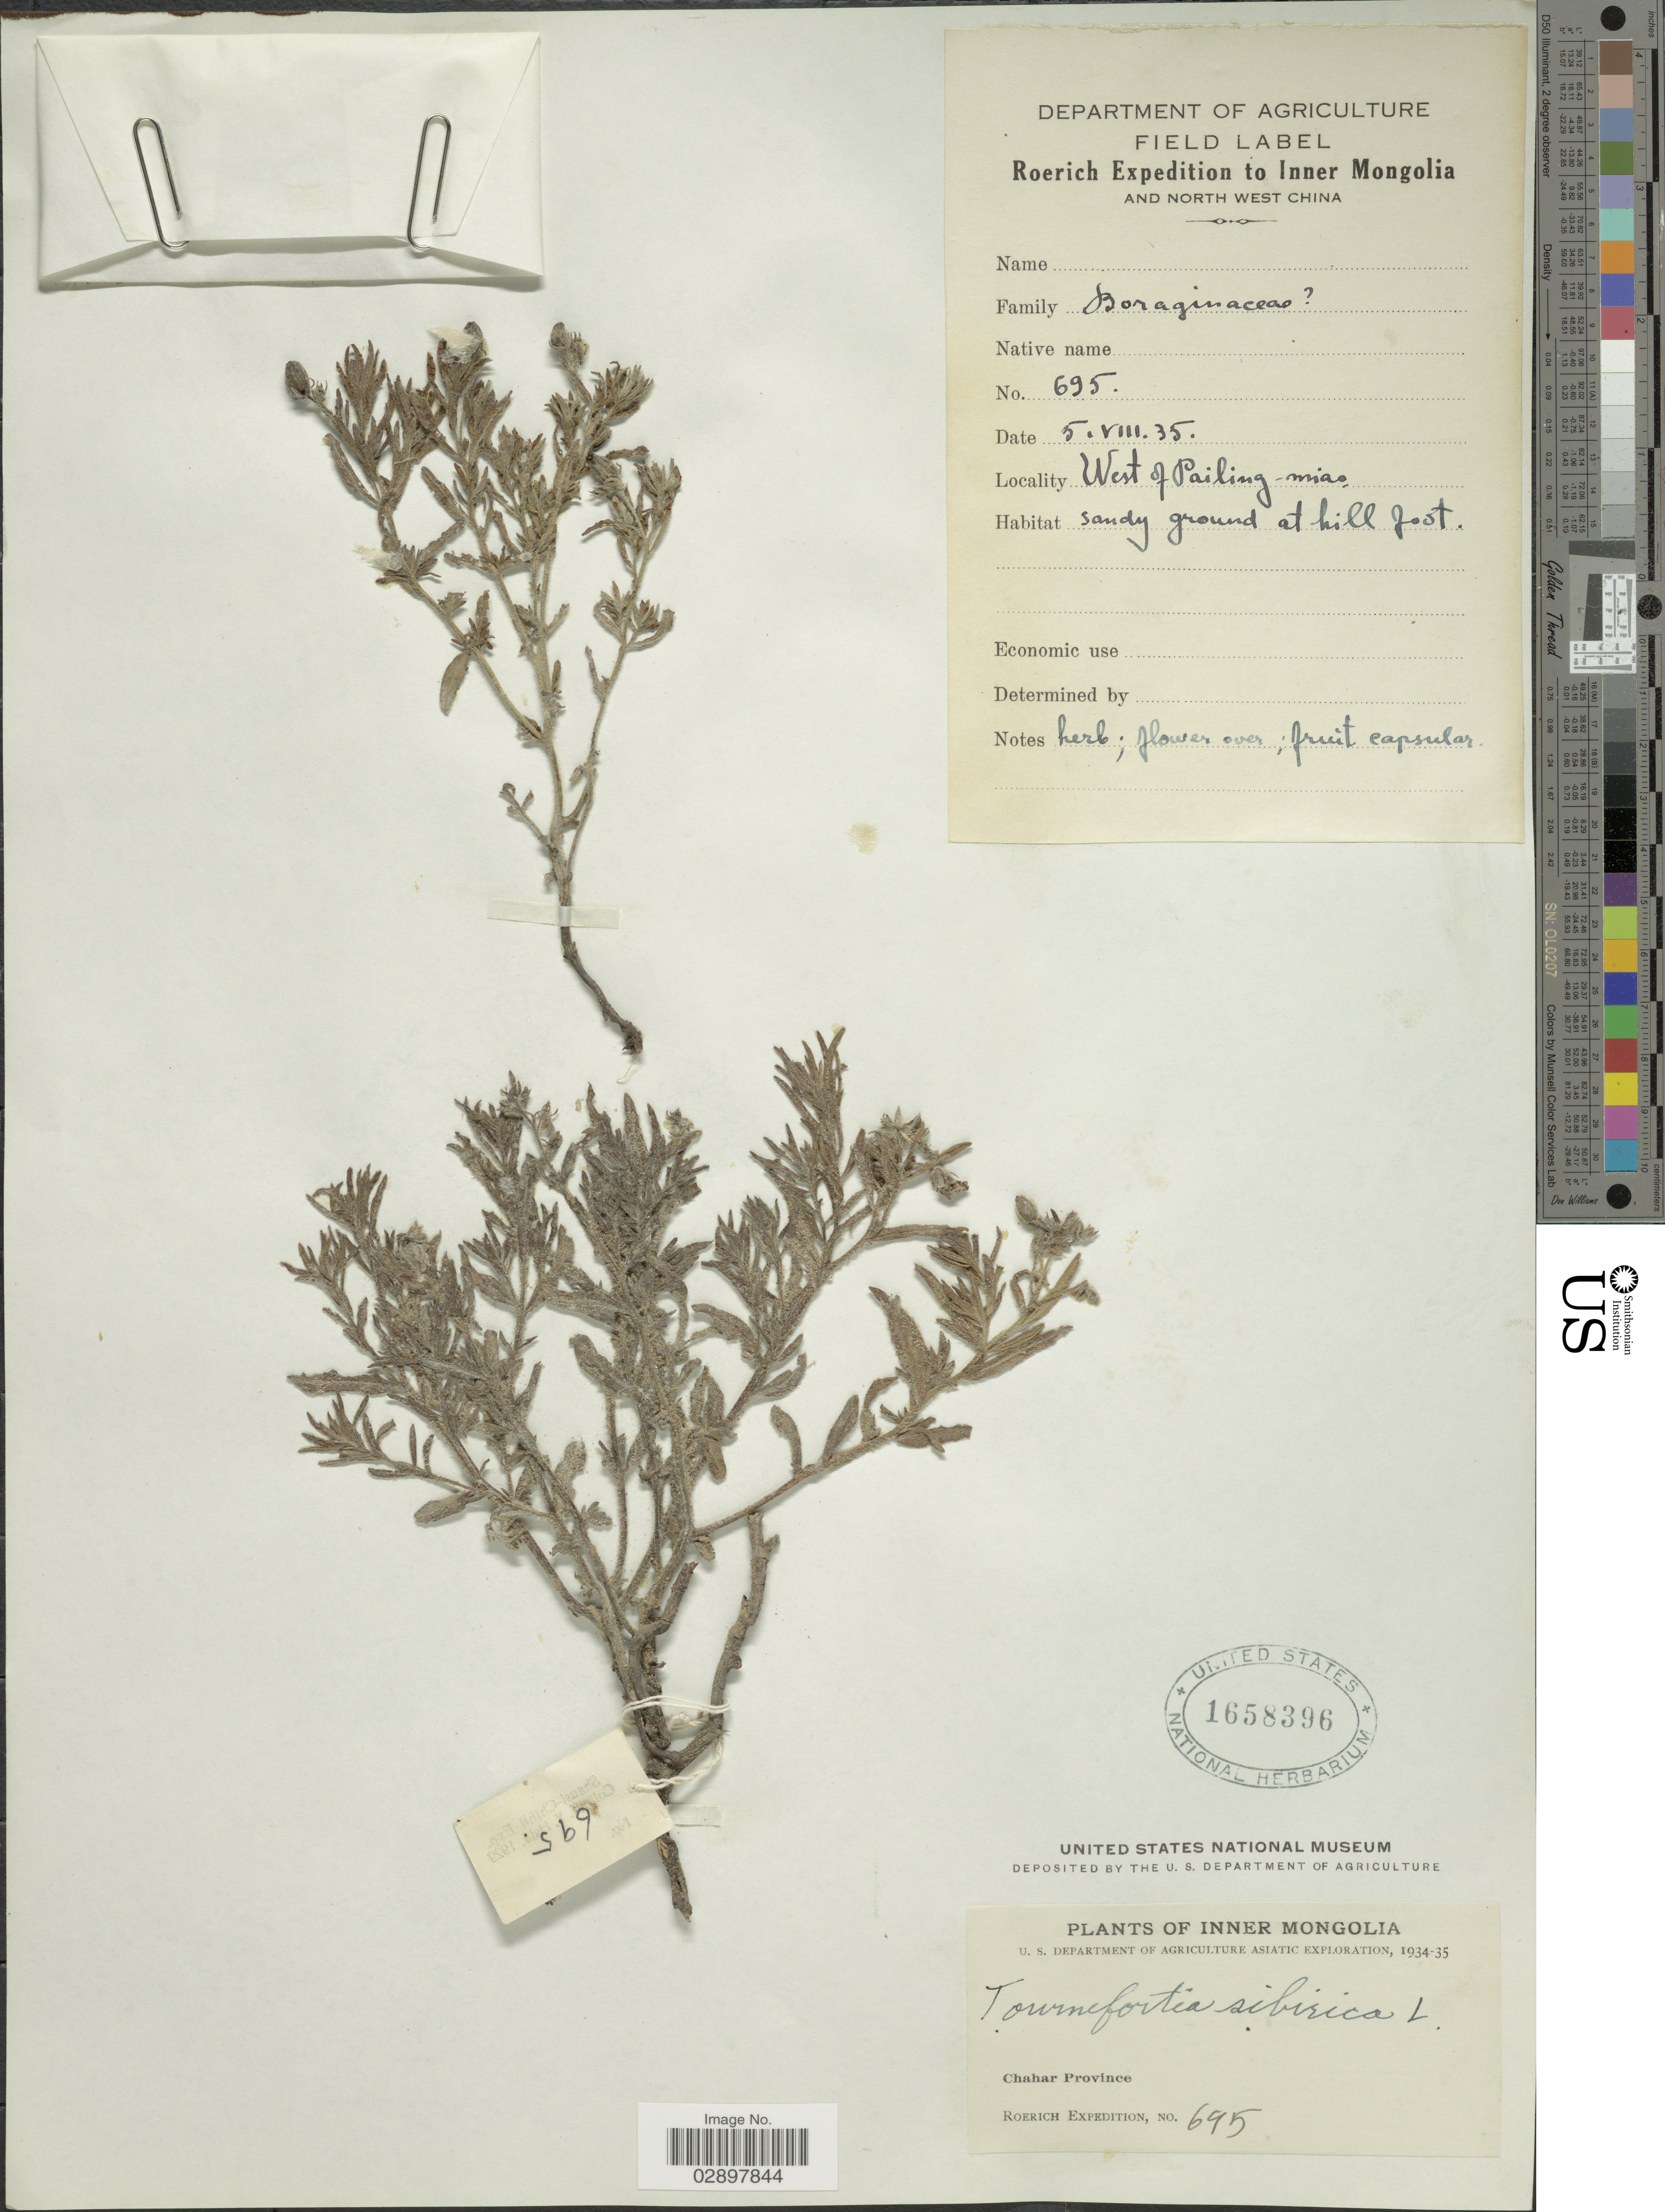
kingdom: Plantae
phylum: Tracheophyta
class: Magnoliopsida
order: Boraginales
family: Heliotropiaceae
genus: Tournefortia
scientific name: Tournefortia sibirica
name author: L.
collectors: Roerich Expedition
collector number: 695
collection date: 1935-08-05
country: China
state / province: Nei Monggol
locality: Inner Mongolia and North West China. West of Pailing-miao. Chahar Province.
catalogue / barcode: US 1658396